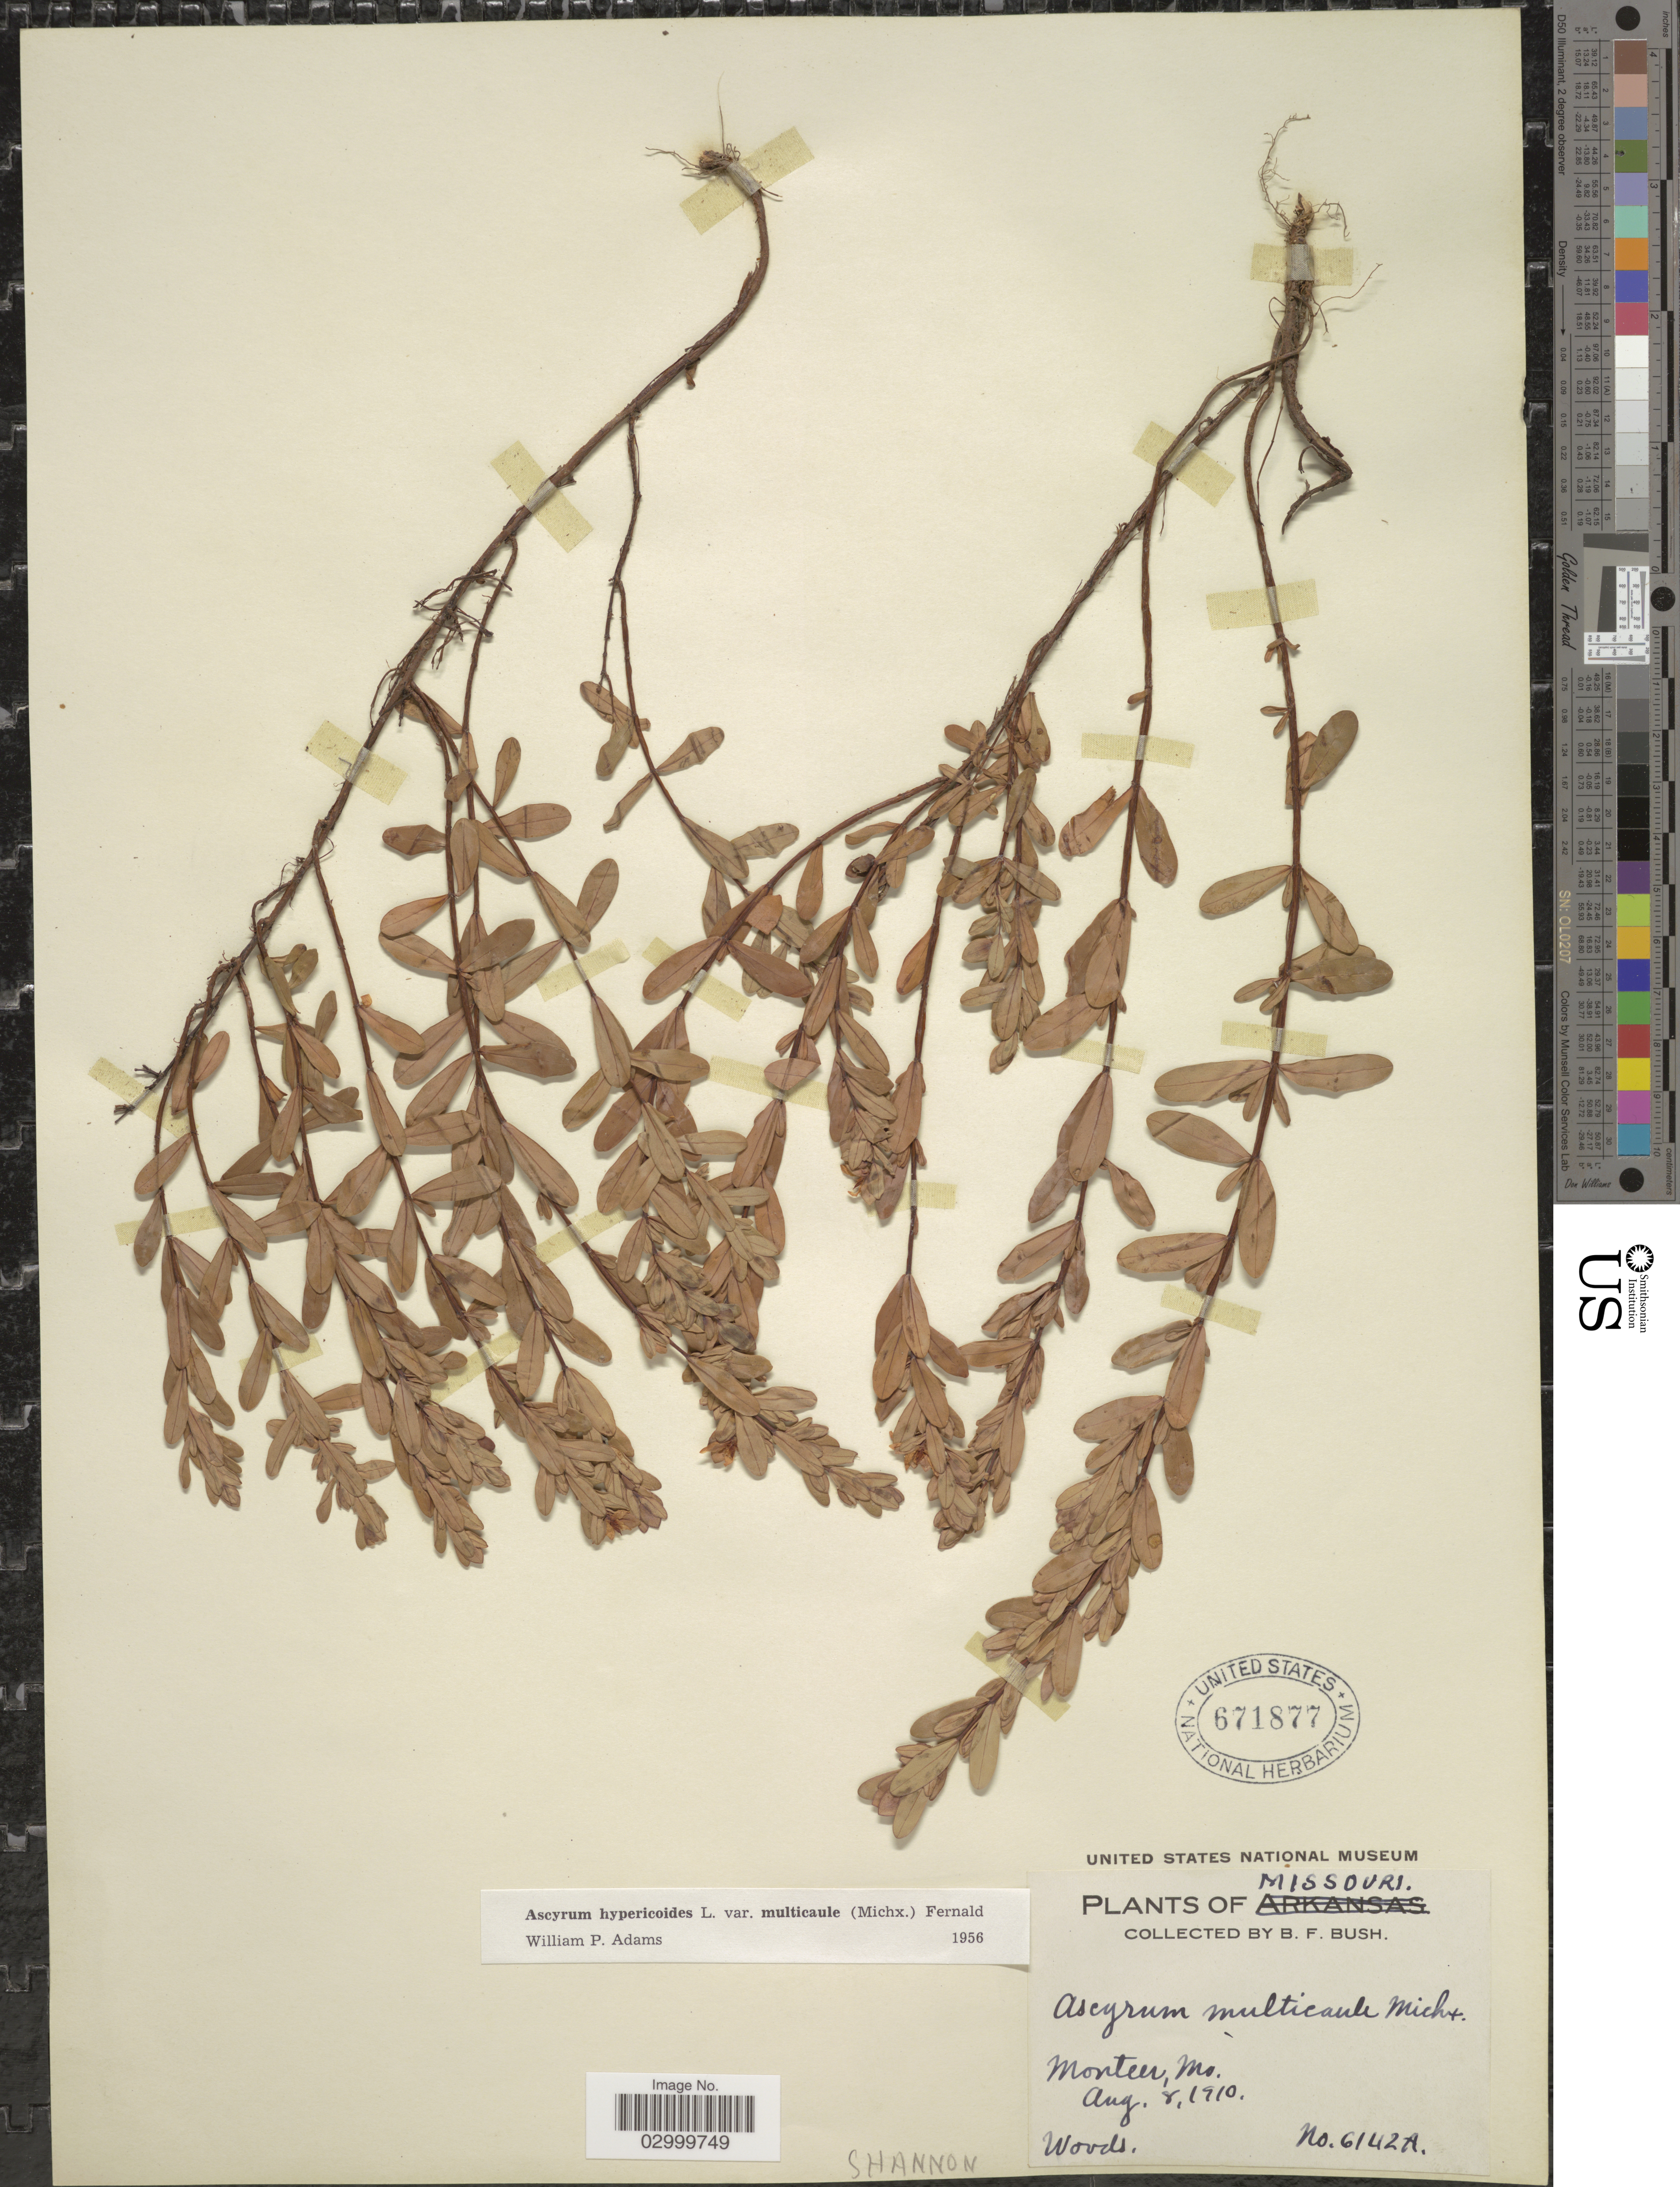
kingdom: Plantae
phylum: Tracheophyta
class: Magnoliopsida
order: Malpighiales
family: Hypericaceae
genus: Hypericum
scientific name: Hypericum stragulum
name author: W.P. Adams & N. Robson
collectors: B. F. Bush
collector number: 6142A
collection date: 1910-08-08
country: United States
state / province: Missouri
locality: Montier, Shannon.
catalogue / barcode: US 671877